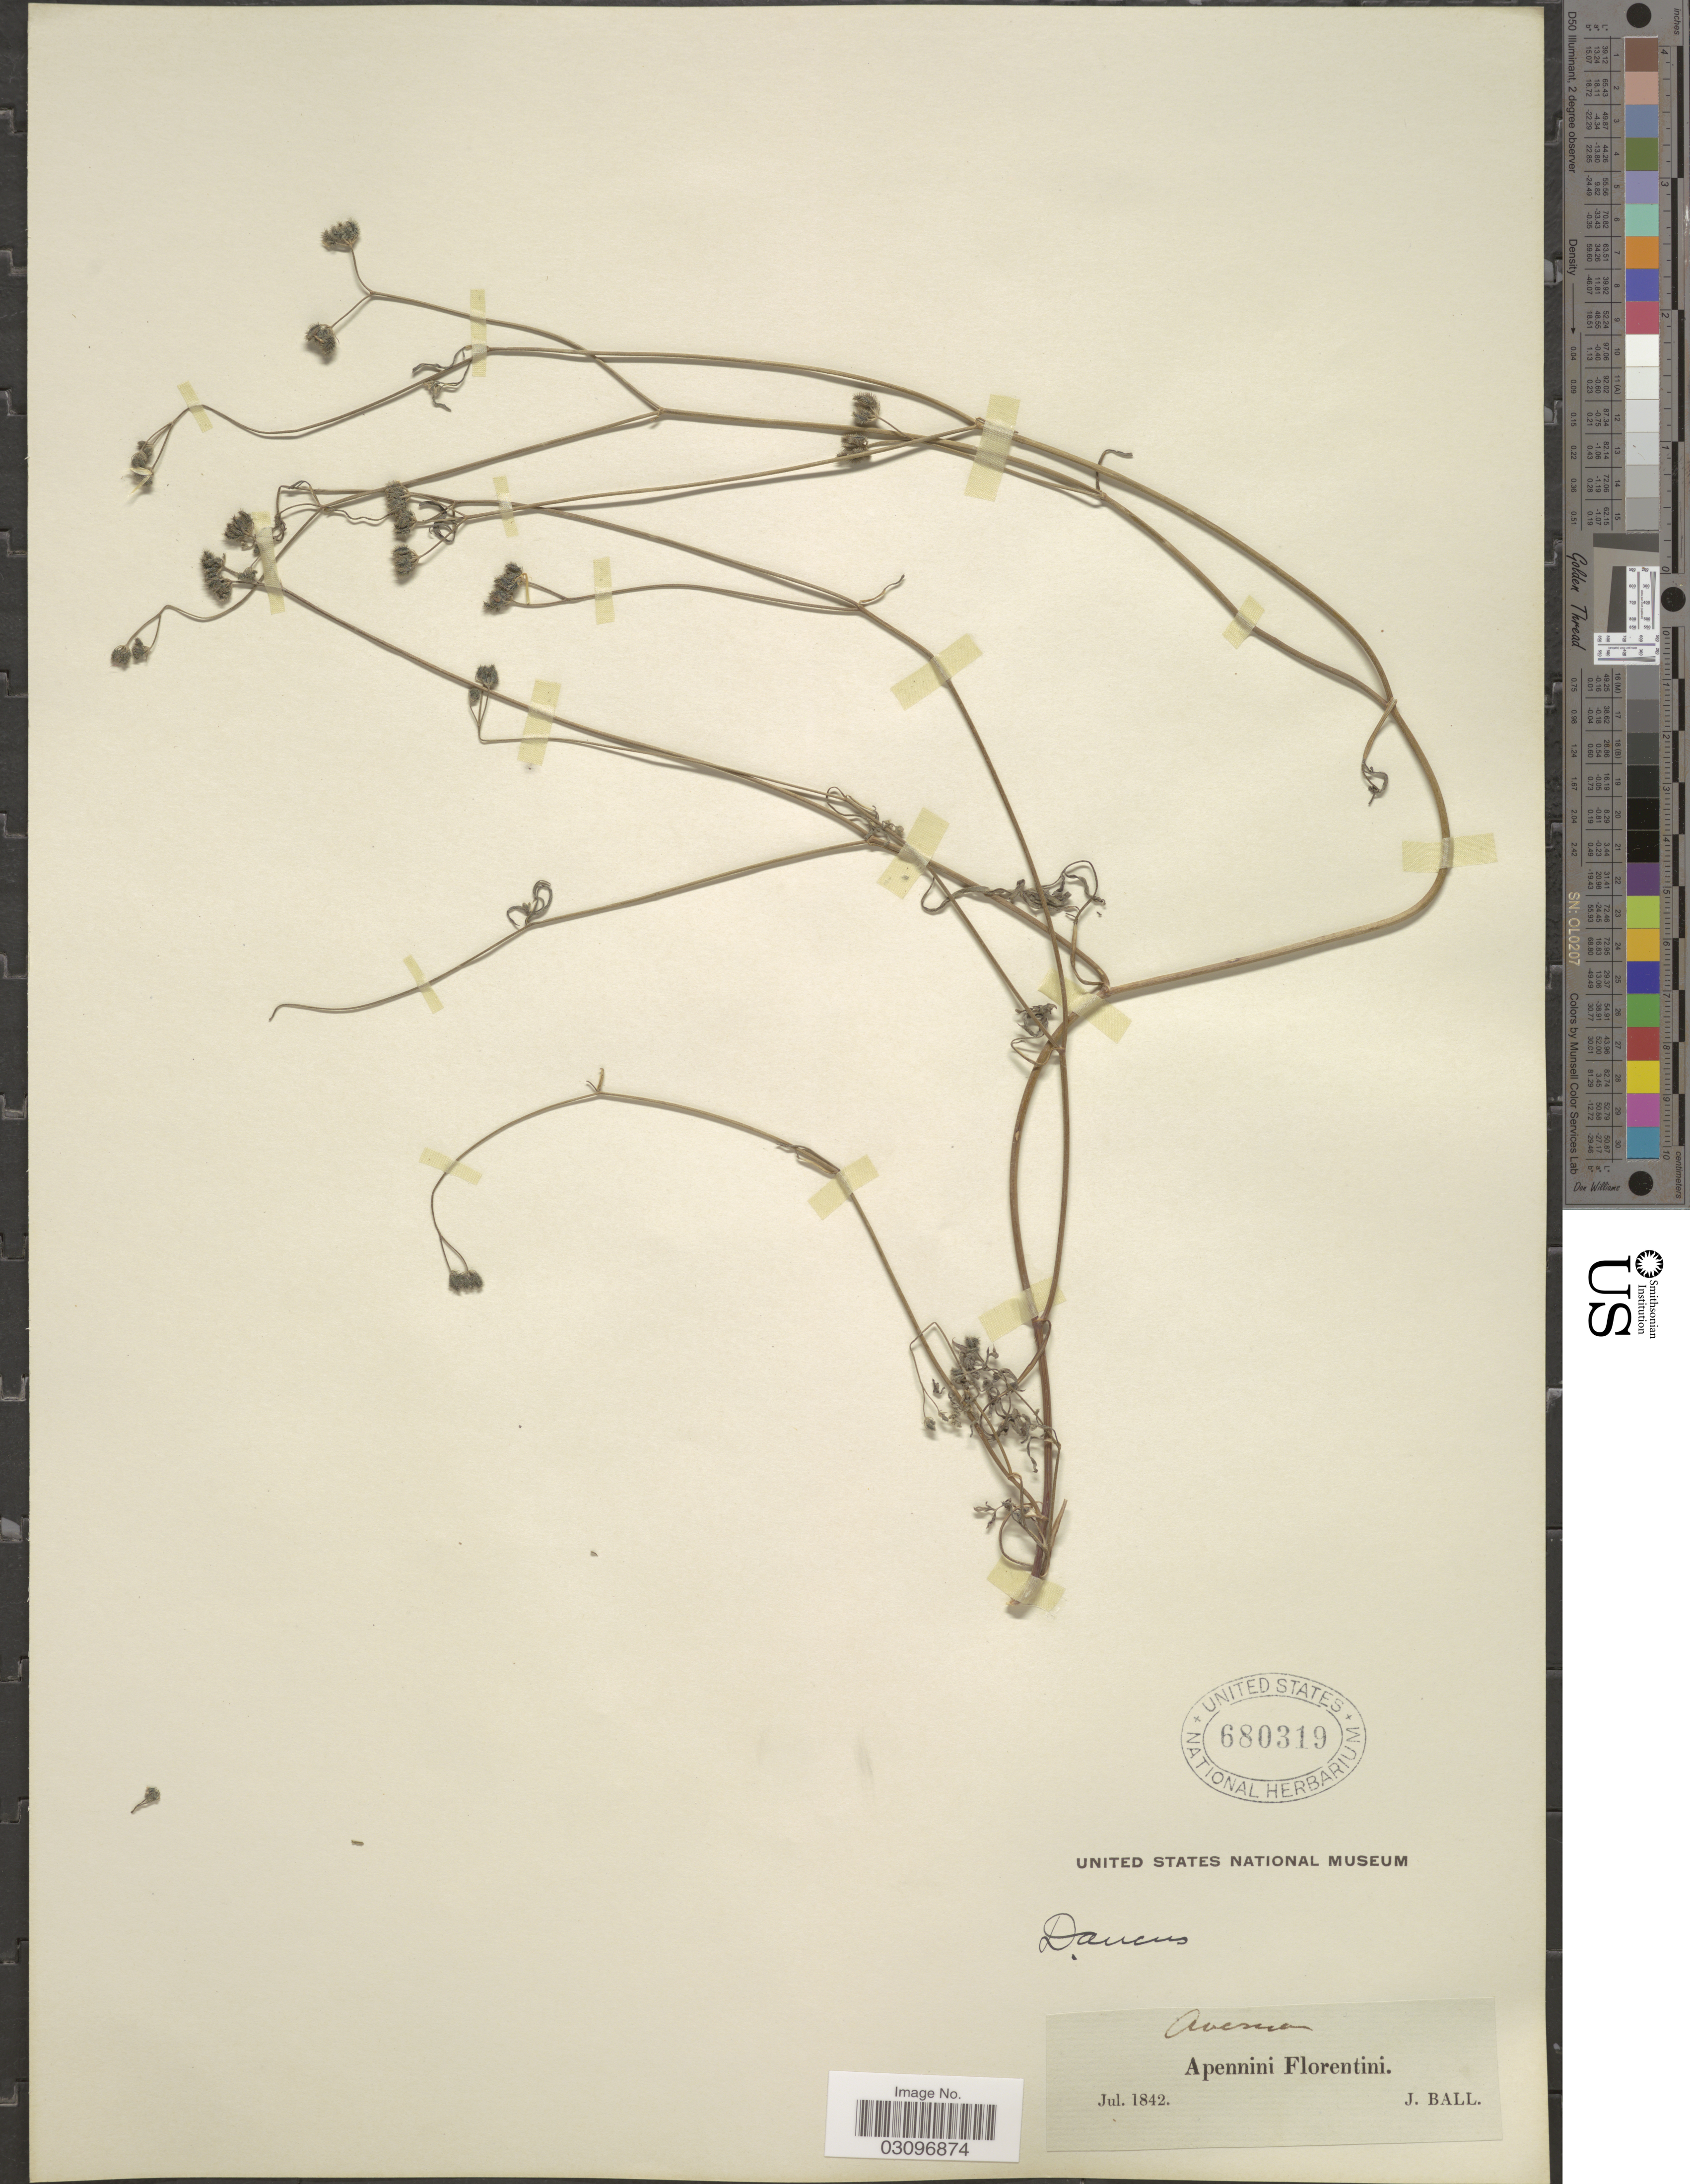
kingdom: Plantae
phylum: Tracheophyta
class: Magnoliopsida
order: Apiales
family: Apiaceae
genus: Daucus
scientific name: Daucus sp.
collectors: J. Ball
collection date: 1842-07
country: Italy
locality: Averna [interpreted]. Apennini Florentini.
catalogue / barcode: US 680319